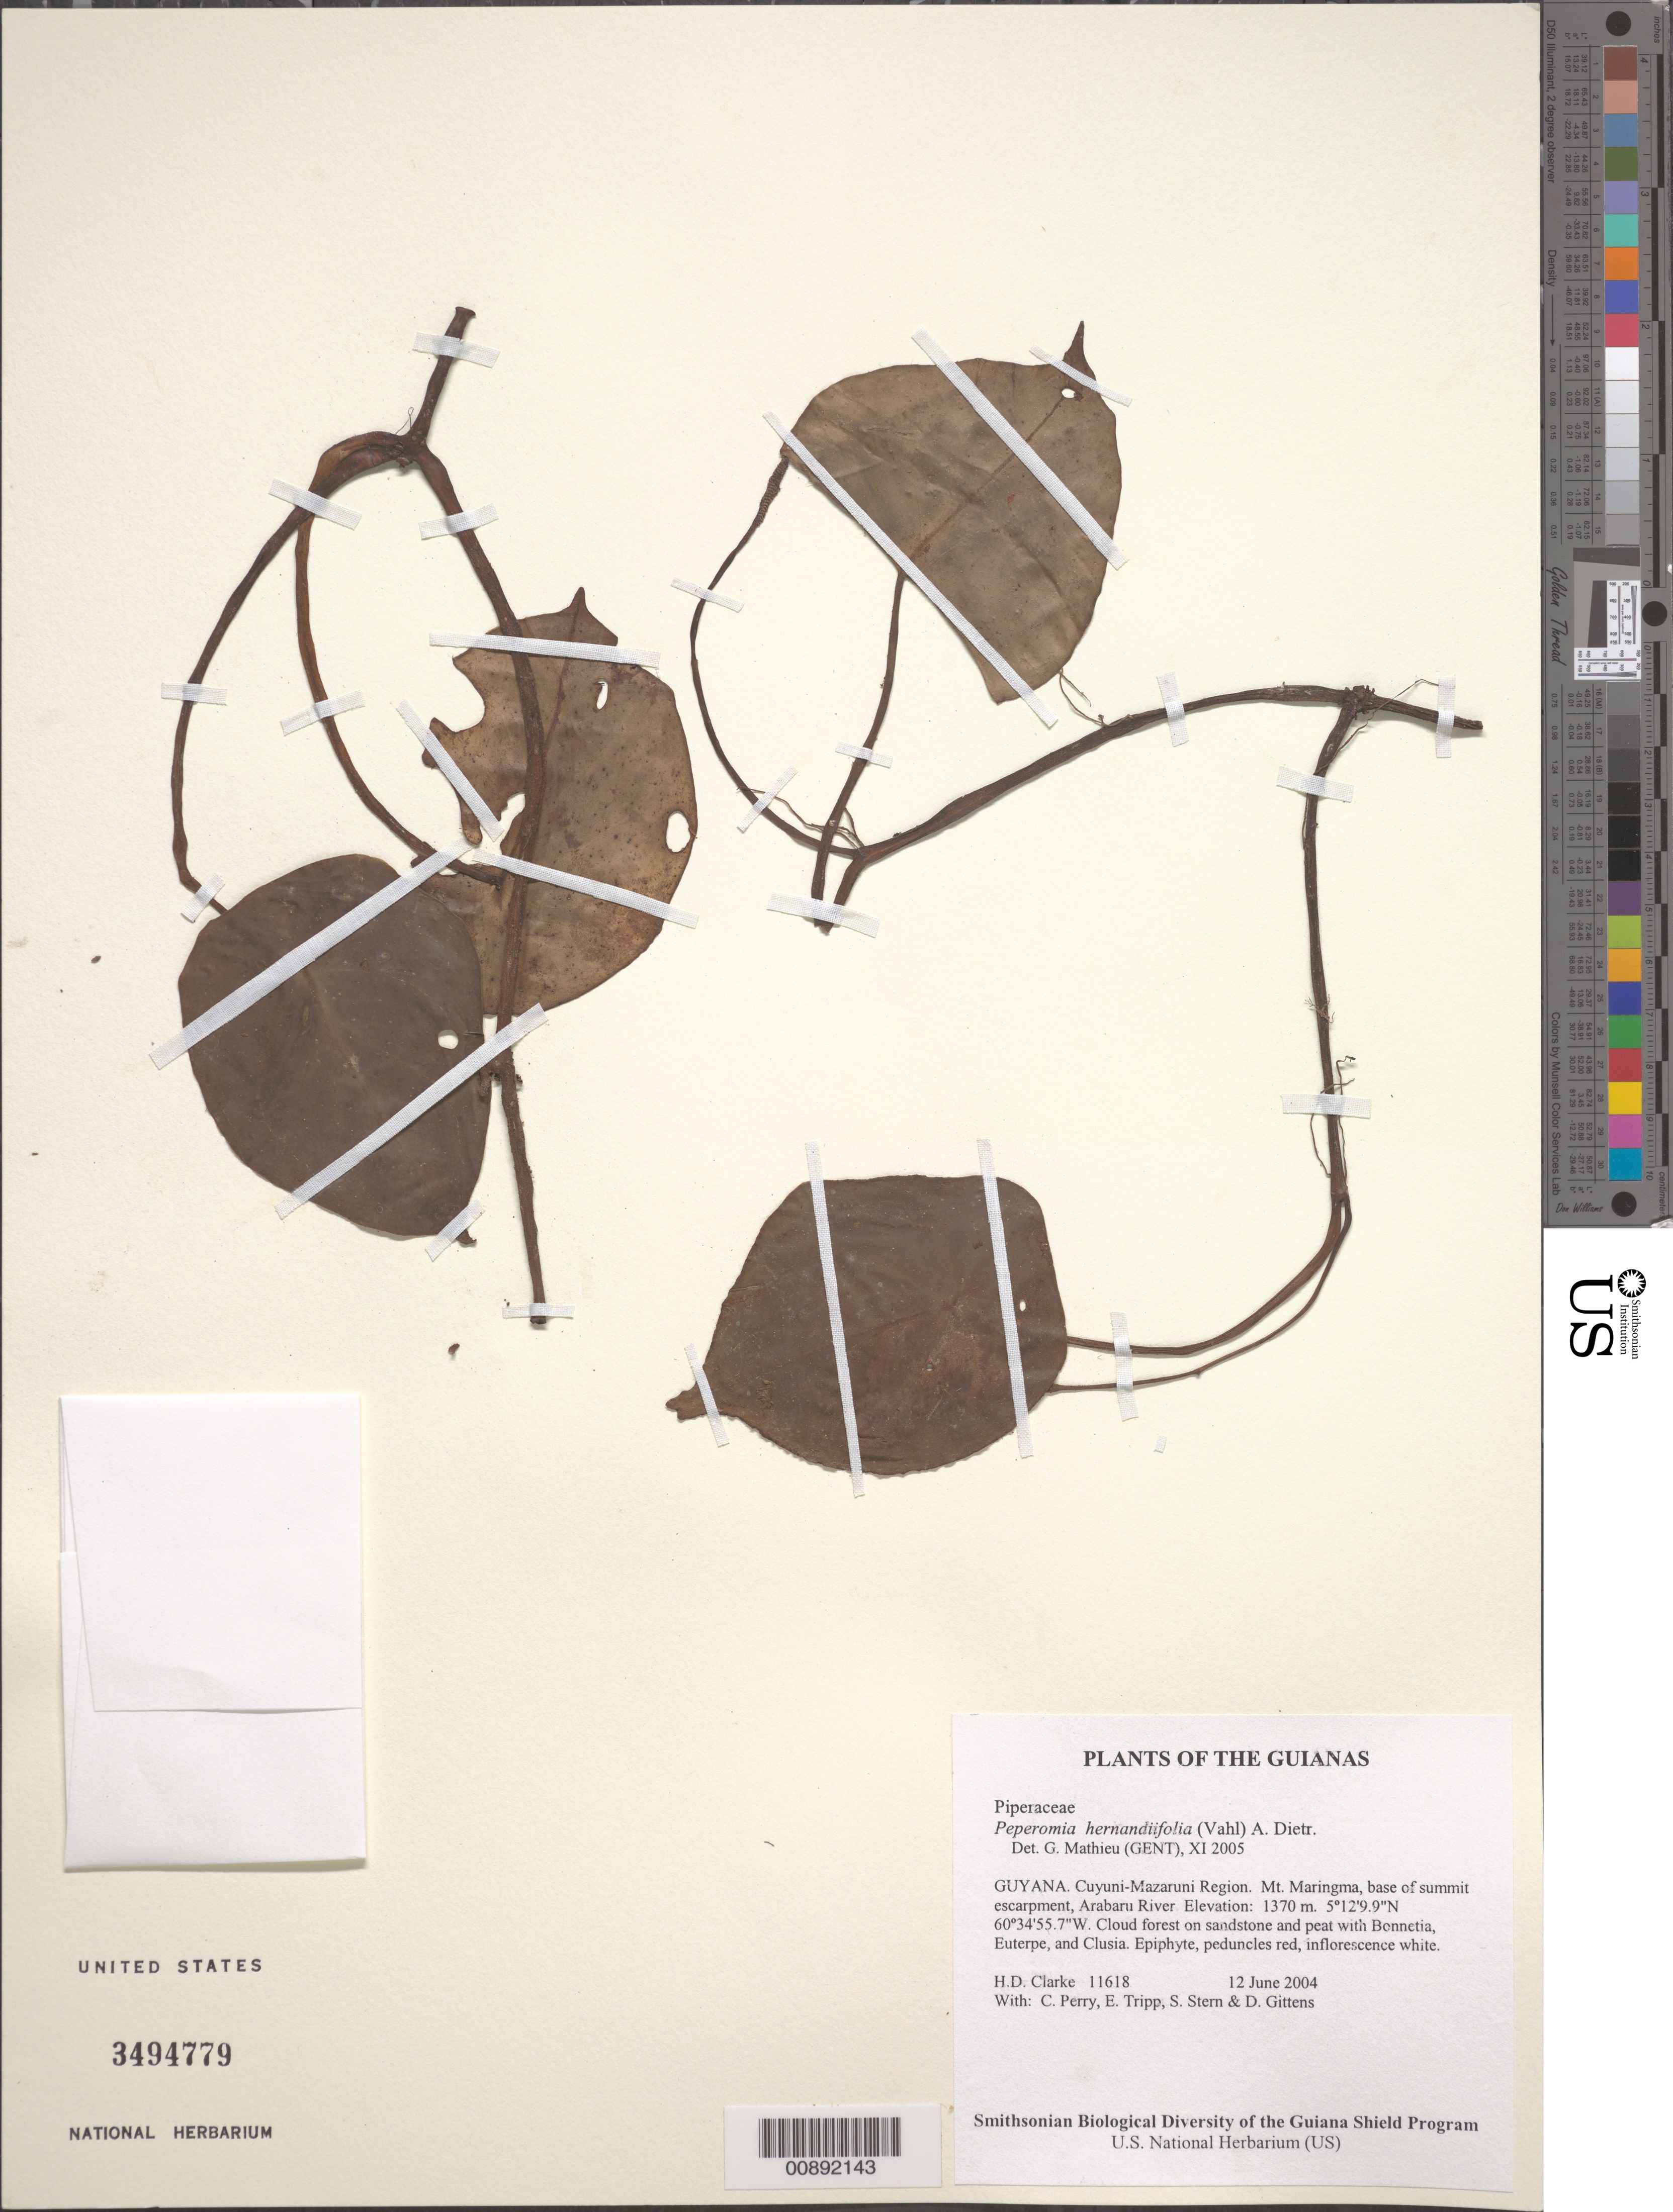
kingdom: Plantae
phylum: Tracheophyta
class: Magnoliopsida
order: Piperales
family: Piperaceae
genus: Peperomia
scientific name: Peperomia hernandiifolia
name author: (Vahl) A. Dietr.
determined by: Mathieu, Guido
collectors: H. D. Clarke, C. Perry, E. Tripp, S. R. Stern & D. Gittens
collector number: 11618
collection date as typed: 12 June 2004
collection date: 2004-06-12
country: Guyana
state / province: Cuyuni-Mazaruni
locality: Mt. Maringma, base of summit escarpment, Arabaru River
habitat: Cloud forest on sandstone and peat with Bonnetia, Euterpe, and Clusia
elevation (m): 1370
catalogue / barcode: US 3494779